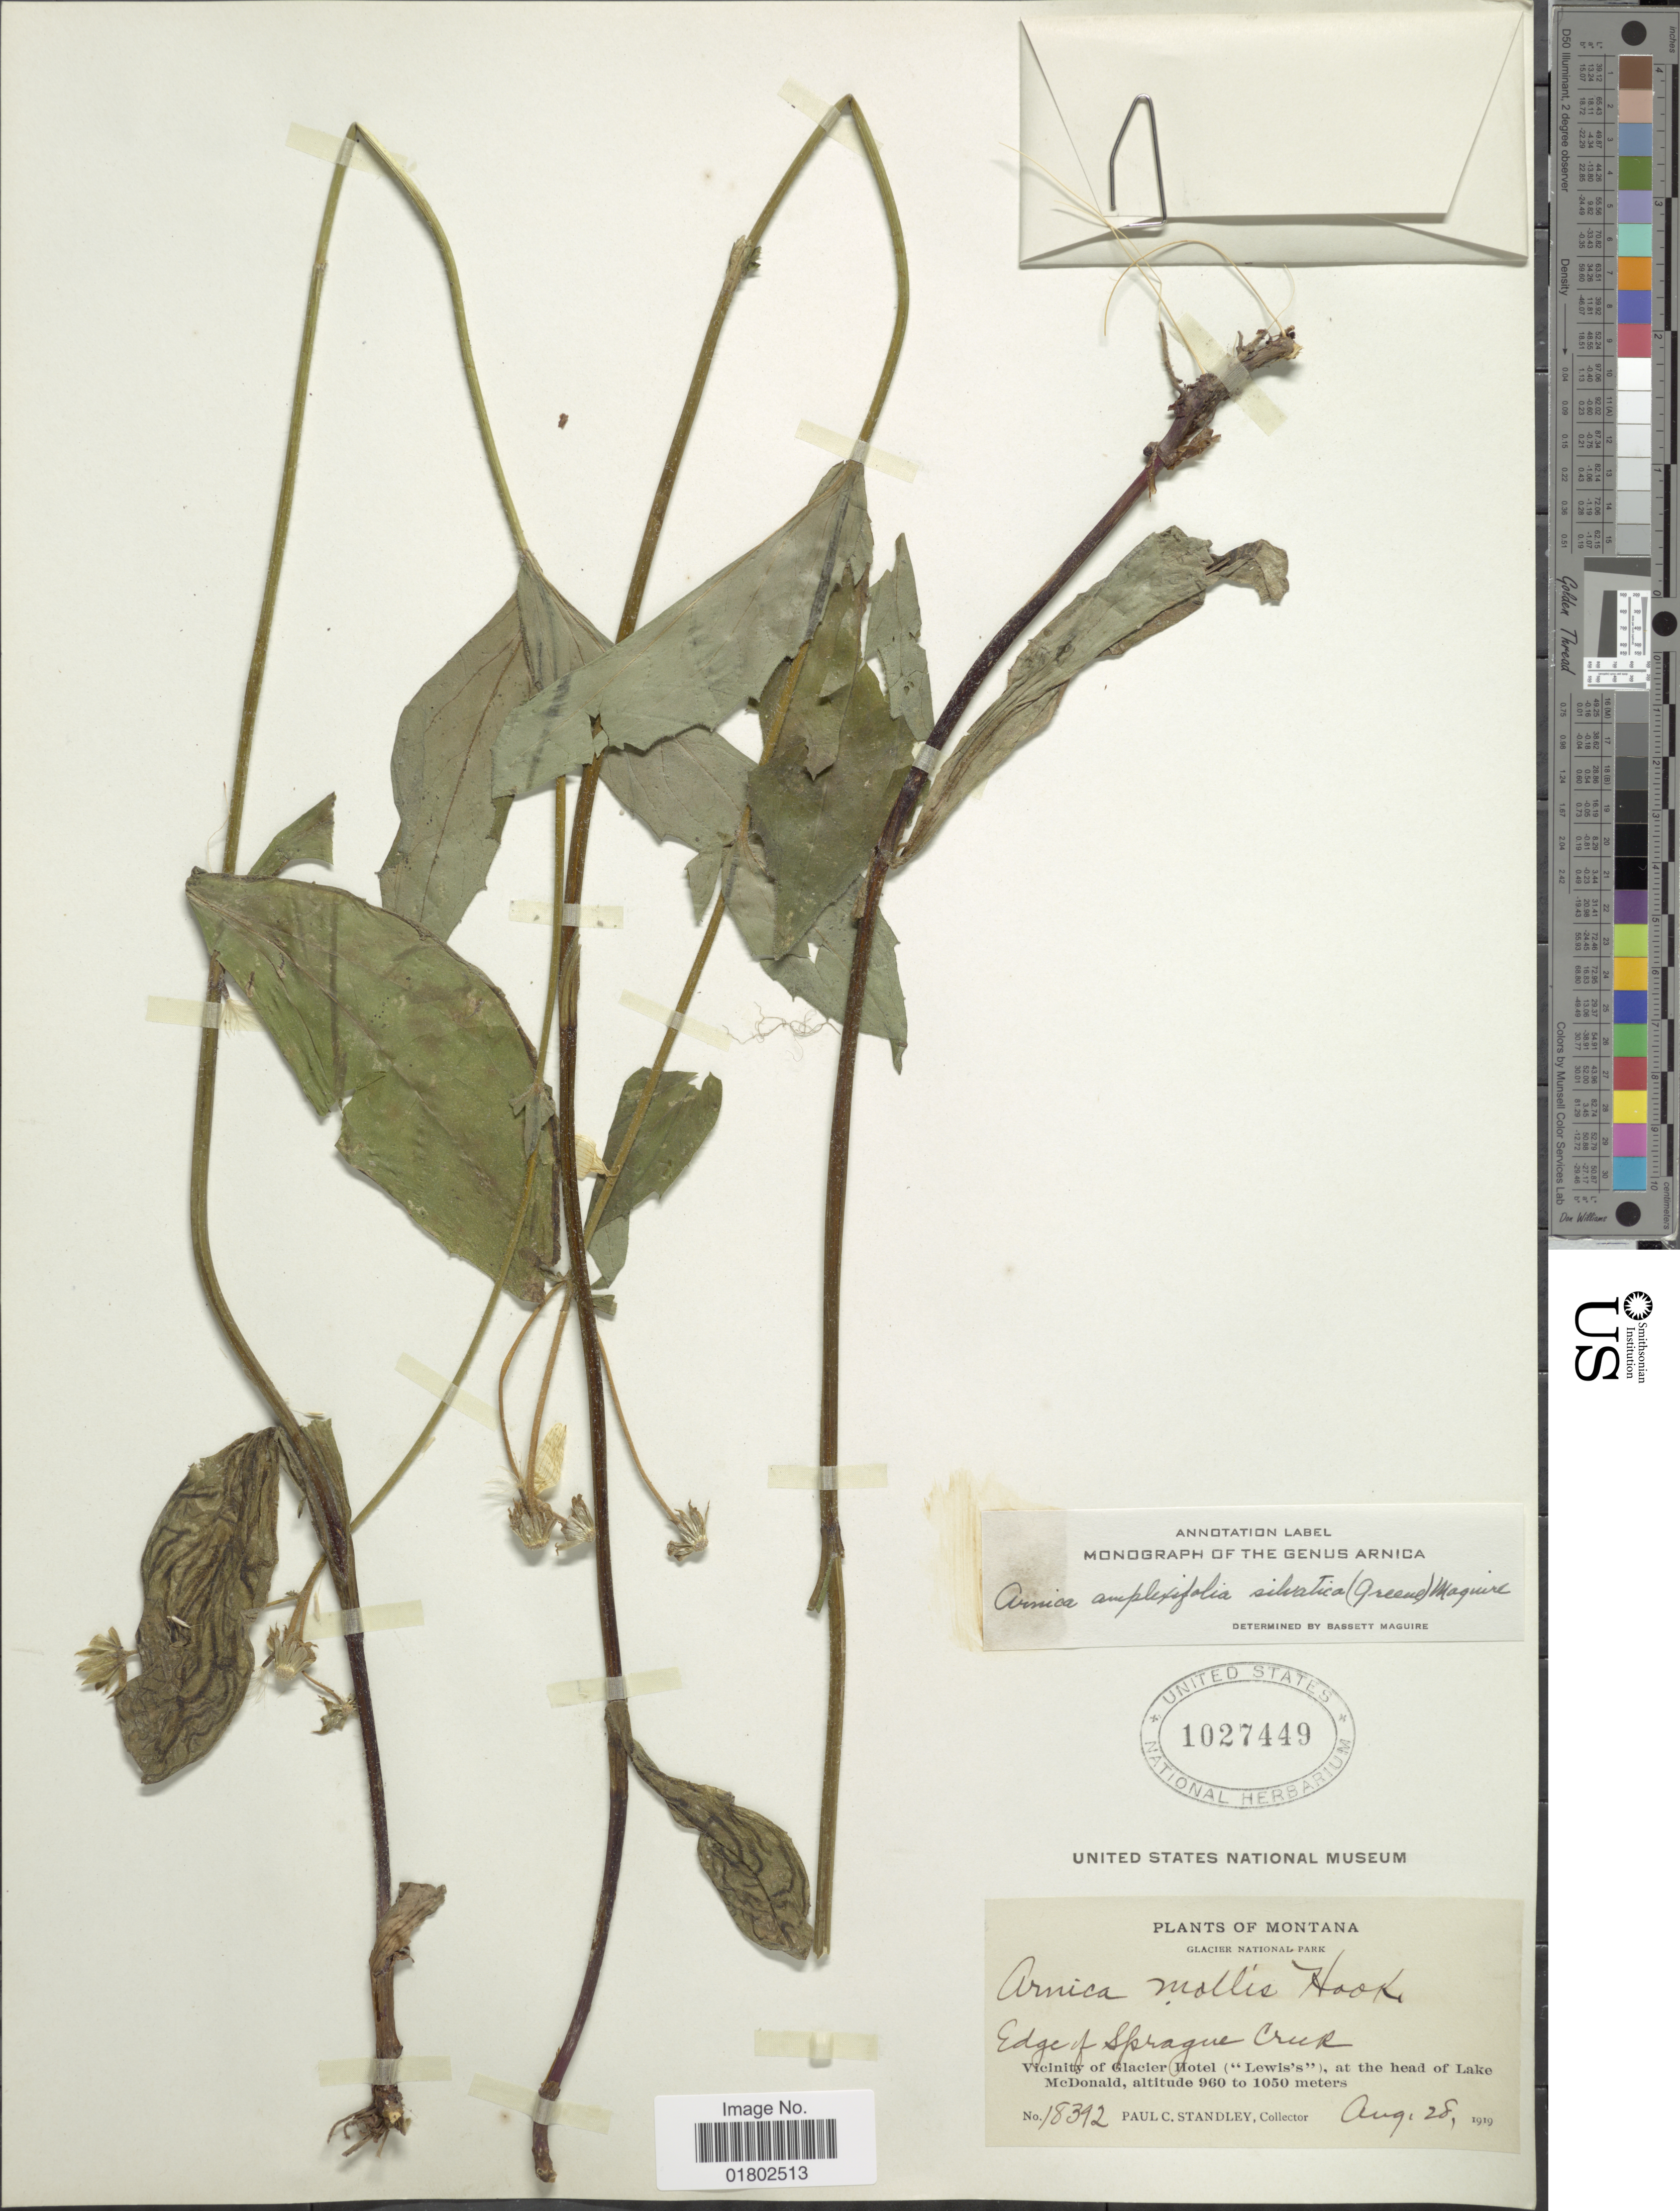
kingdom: Plantae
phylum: Tracheophyta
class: Magnoliopsida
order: Asterales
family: Asteraceae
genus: Arnica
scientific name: Arnica amplexifolia subsp. genuina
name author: Maguire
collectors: P. C. Standley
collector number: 18392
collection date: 1919-08-28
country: United States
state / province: Montana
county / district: Flathead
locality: Glacier National Park, Vicinity of Glacier Hotel ("Lewis's"), at the head of Lake McDonald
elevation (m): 960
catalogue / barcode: US 1027449